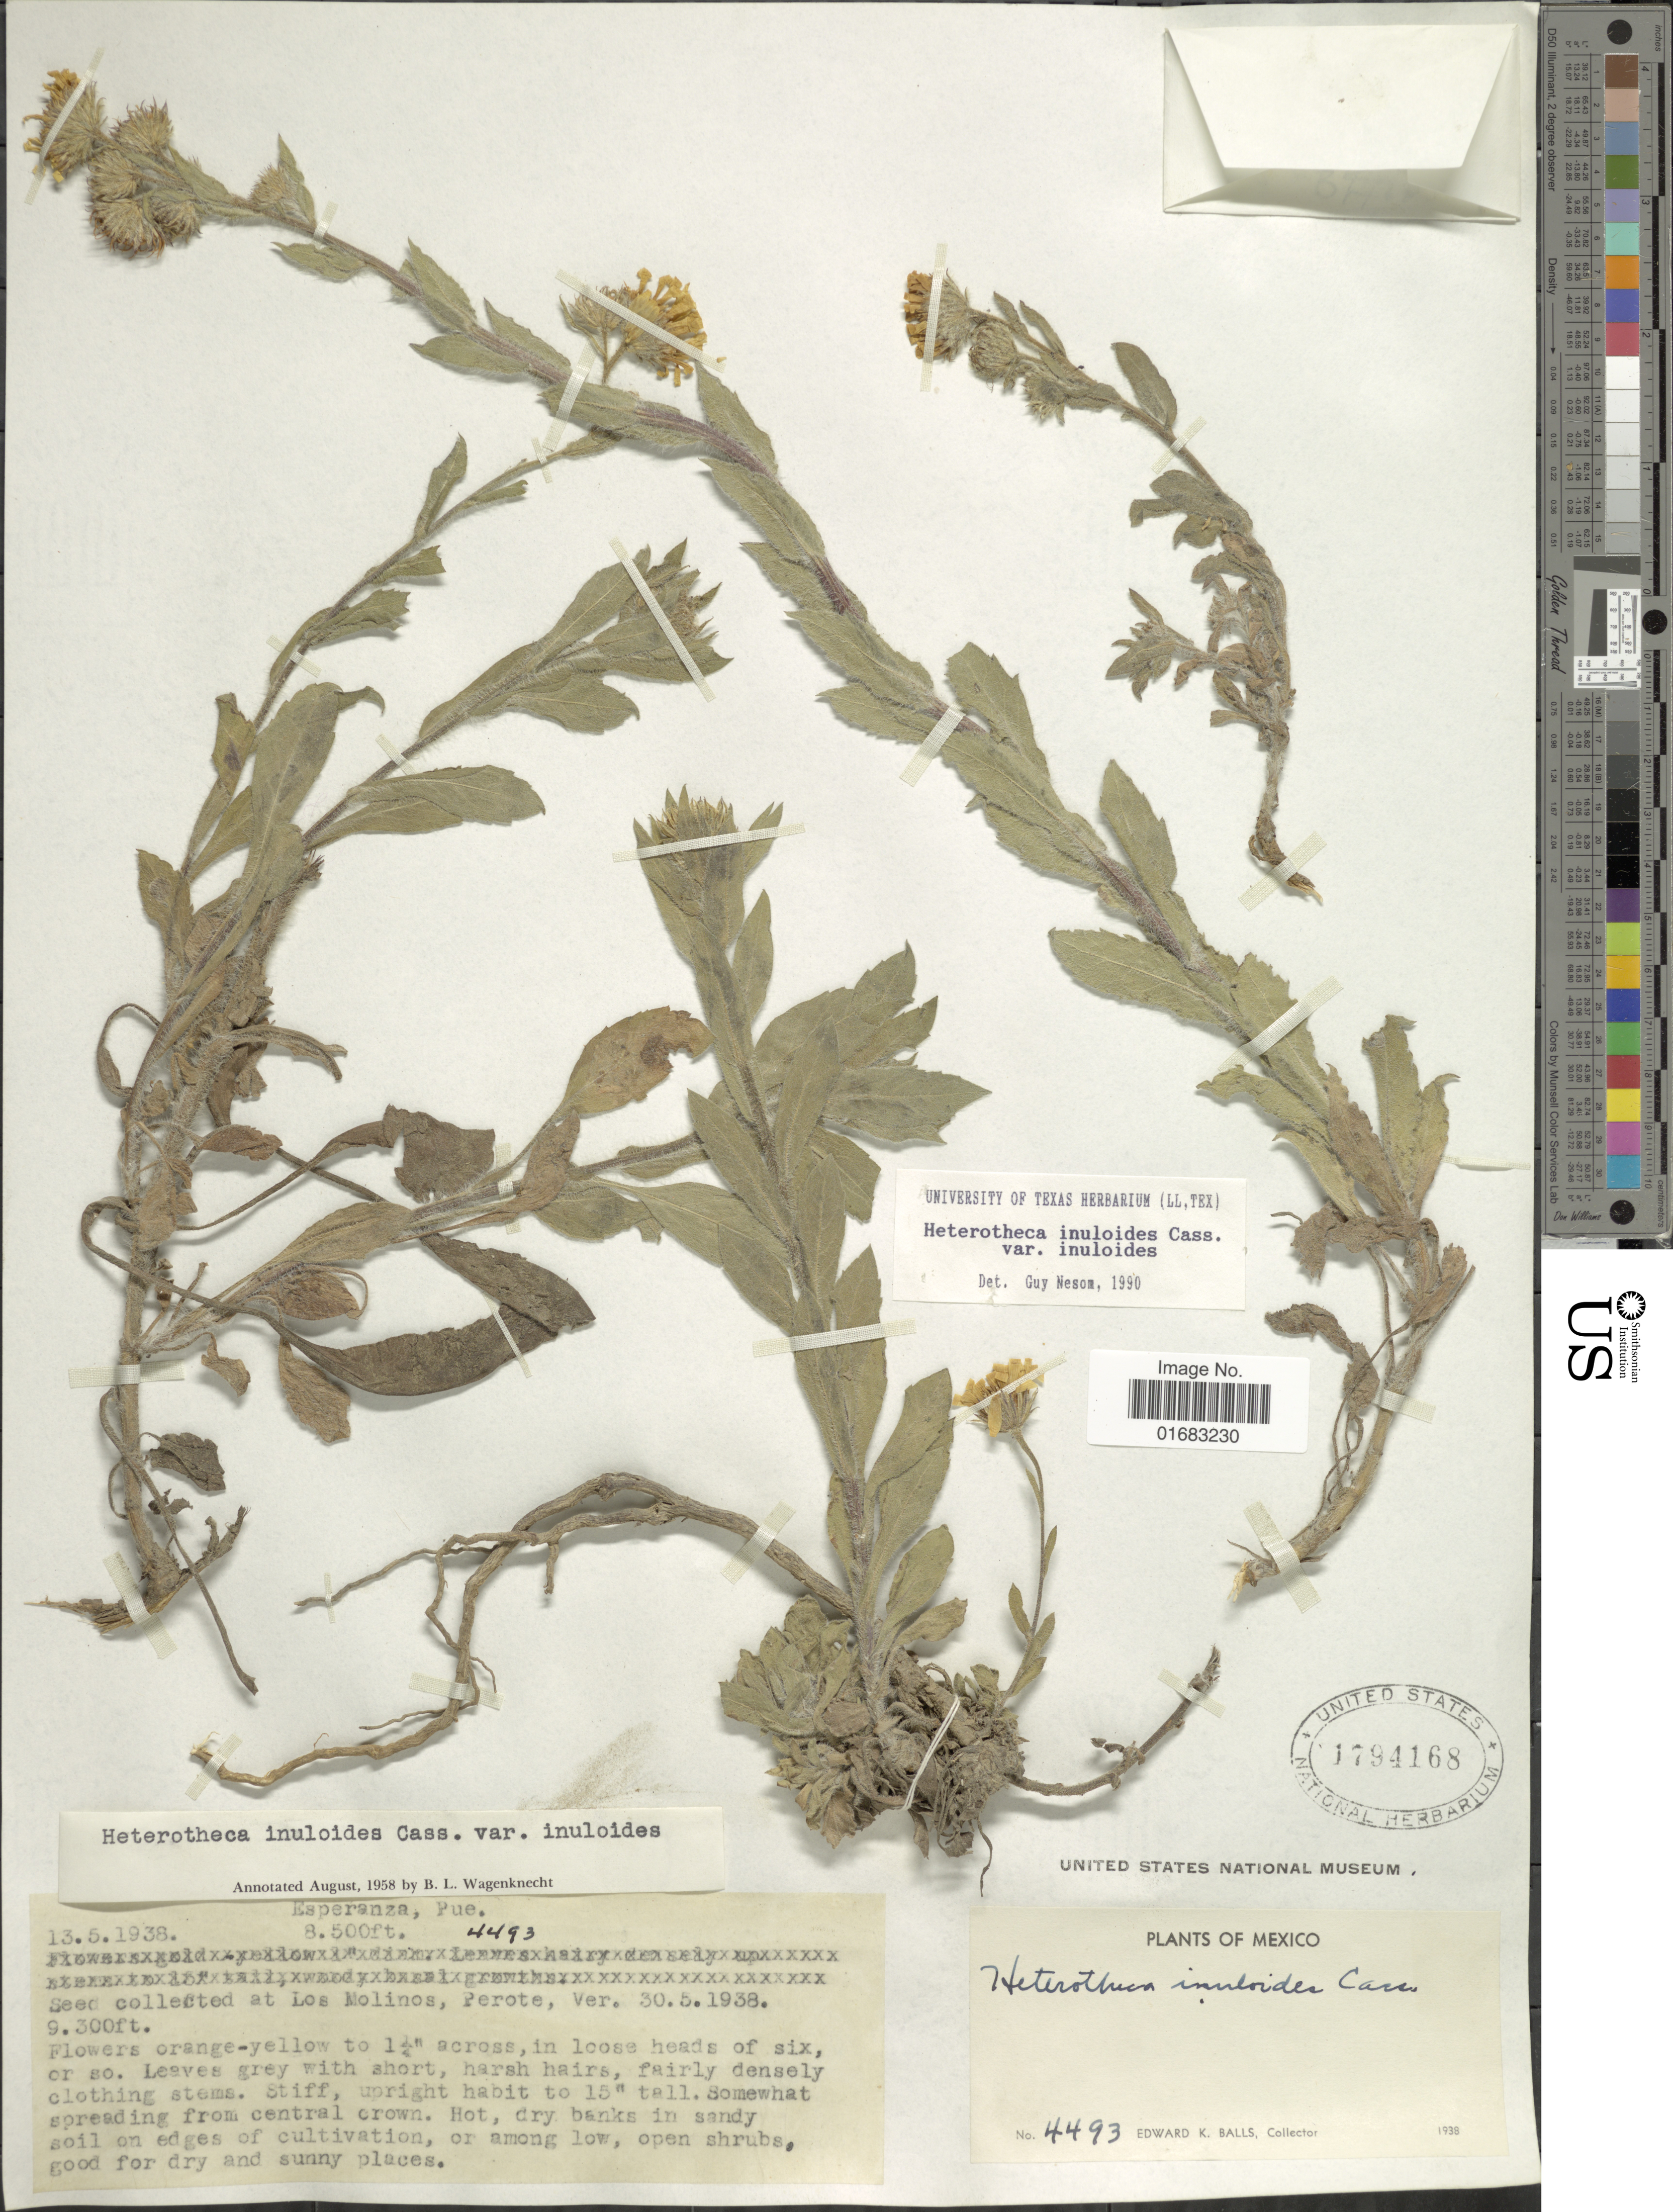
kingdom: Plantae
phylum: Tracheophyta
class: Magnoliopsida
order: Asterales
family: Asteraceae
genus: Heterotheca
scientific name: Heterotheca inuloides var. inuloides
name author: Cass.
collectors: E. K. Balls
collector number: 4493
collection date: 1938-05-13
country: Mexico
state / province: Puebla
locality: Esperanza, Pue. At Los Molinos, Perote, Ver.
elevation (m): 2591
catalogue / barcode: US 1794168